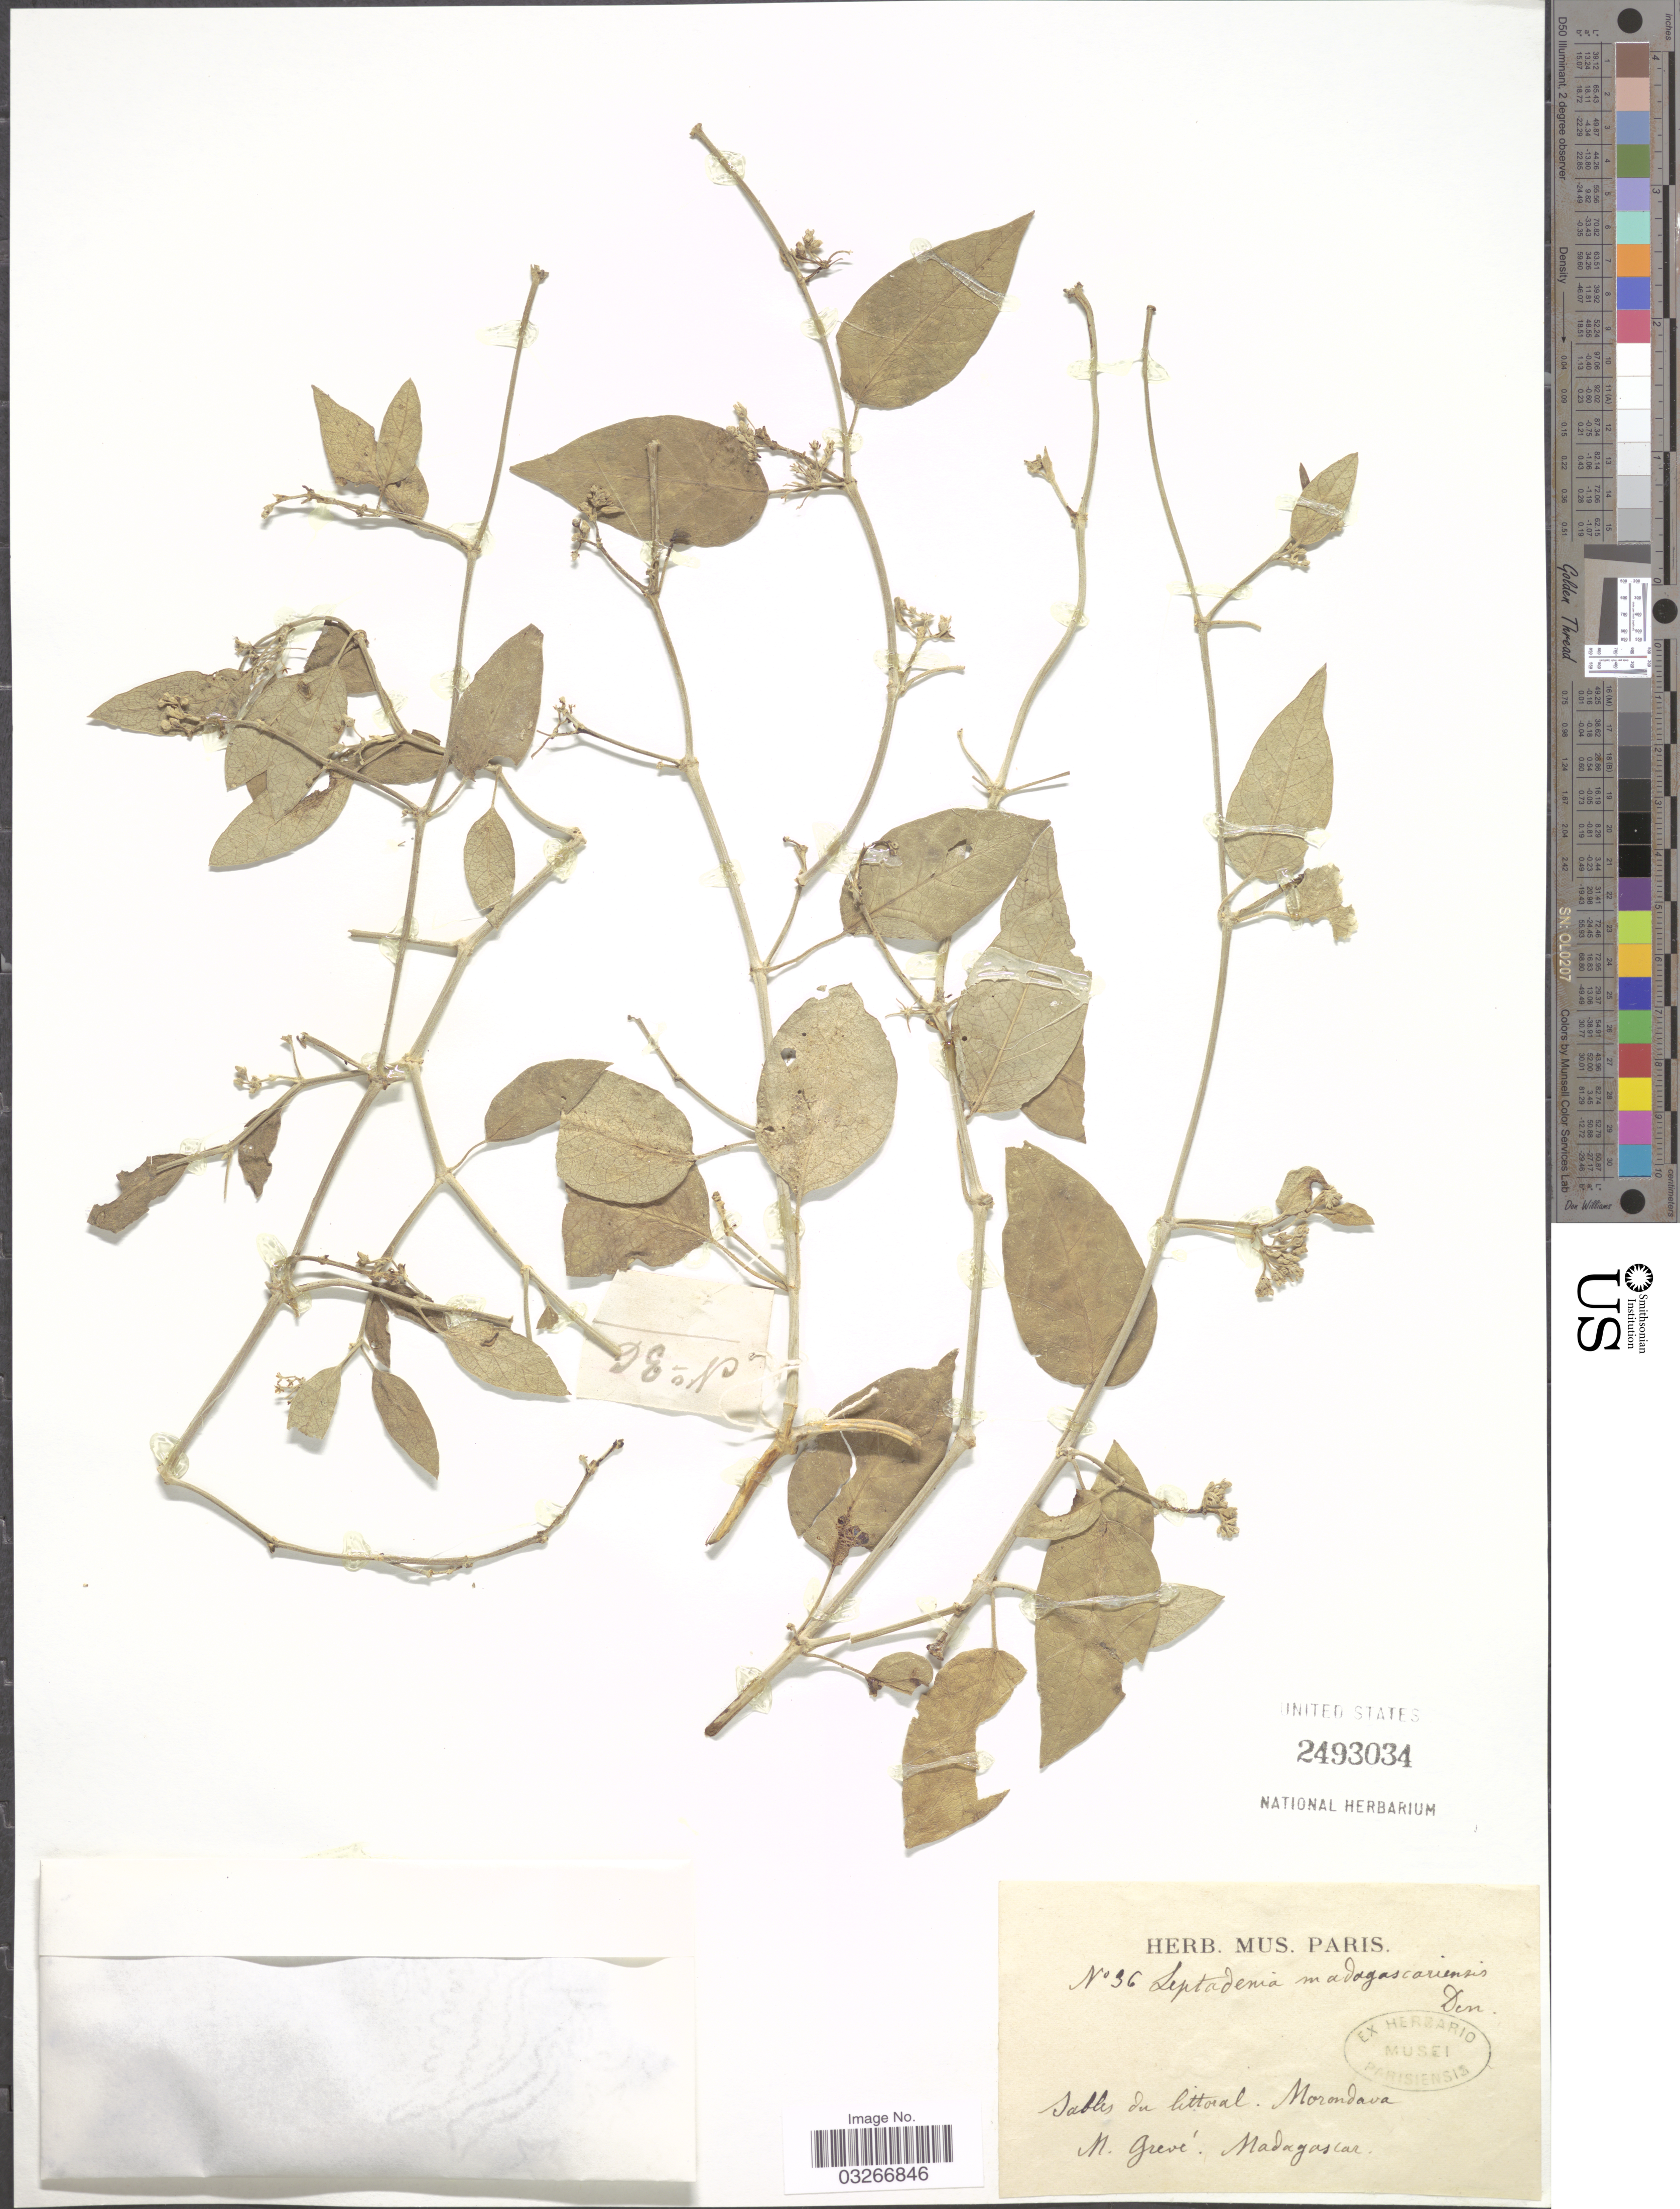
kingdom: Plantae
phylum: Tracheophyta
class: Magnoliopsida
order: Gentianales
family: Apocynaceae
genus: Leptadenia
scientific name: Leptadenia madagascariensis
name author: Decne.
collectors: M. Greve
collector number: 36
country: Madagascar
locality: Sables du littoral. Morondava.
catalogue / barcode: US 2493034